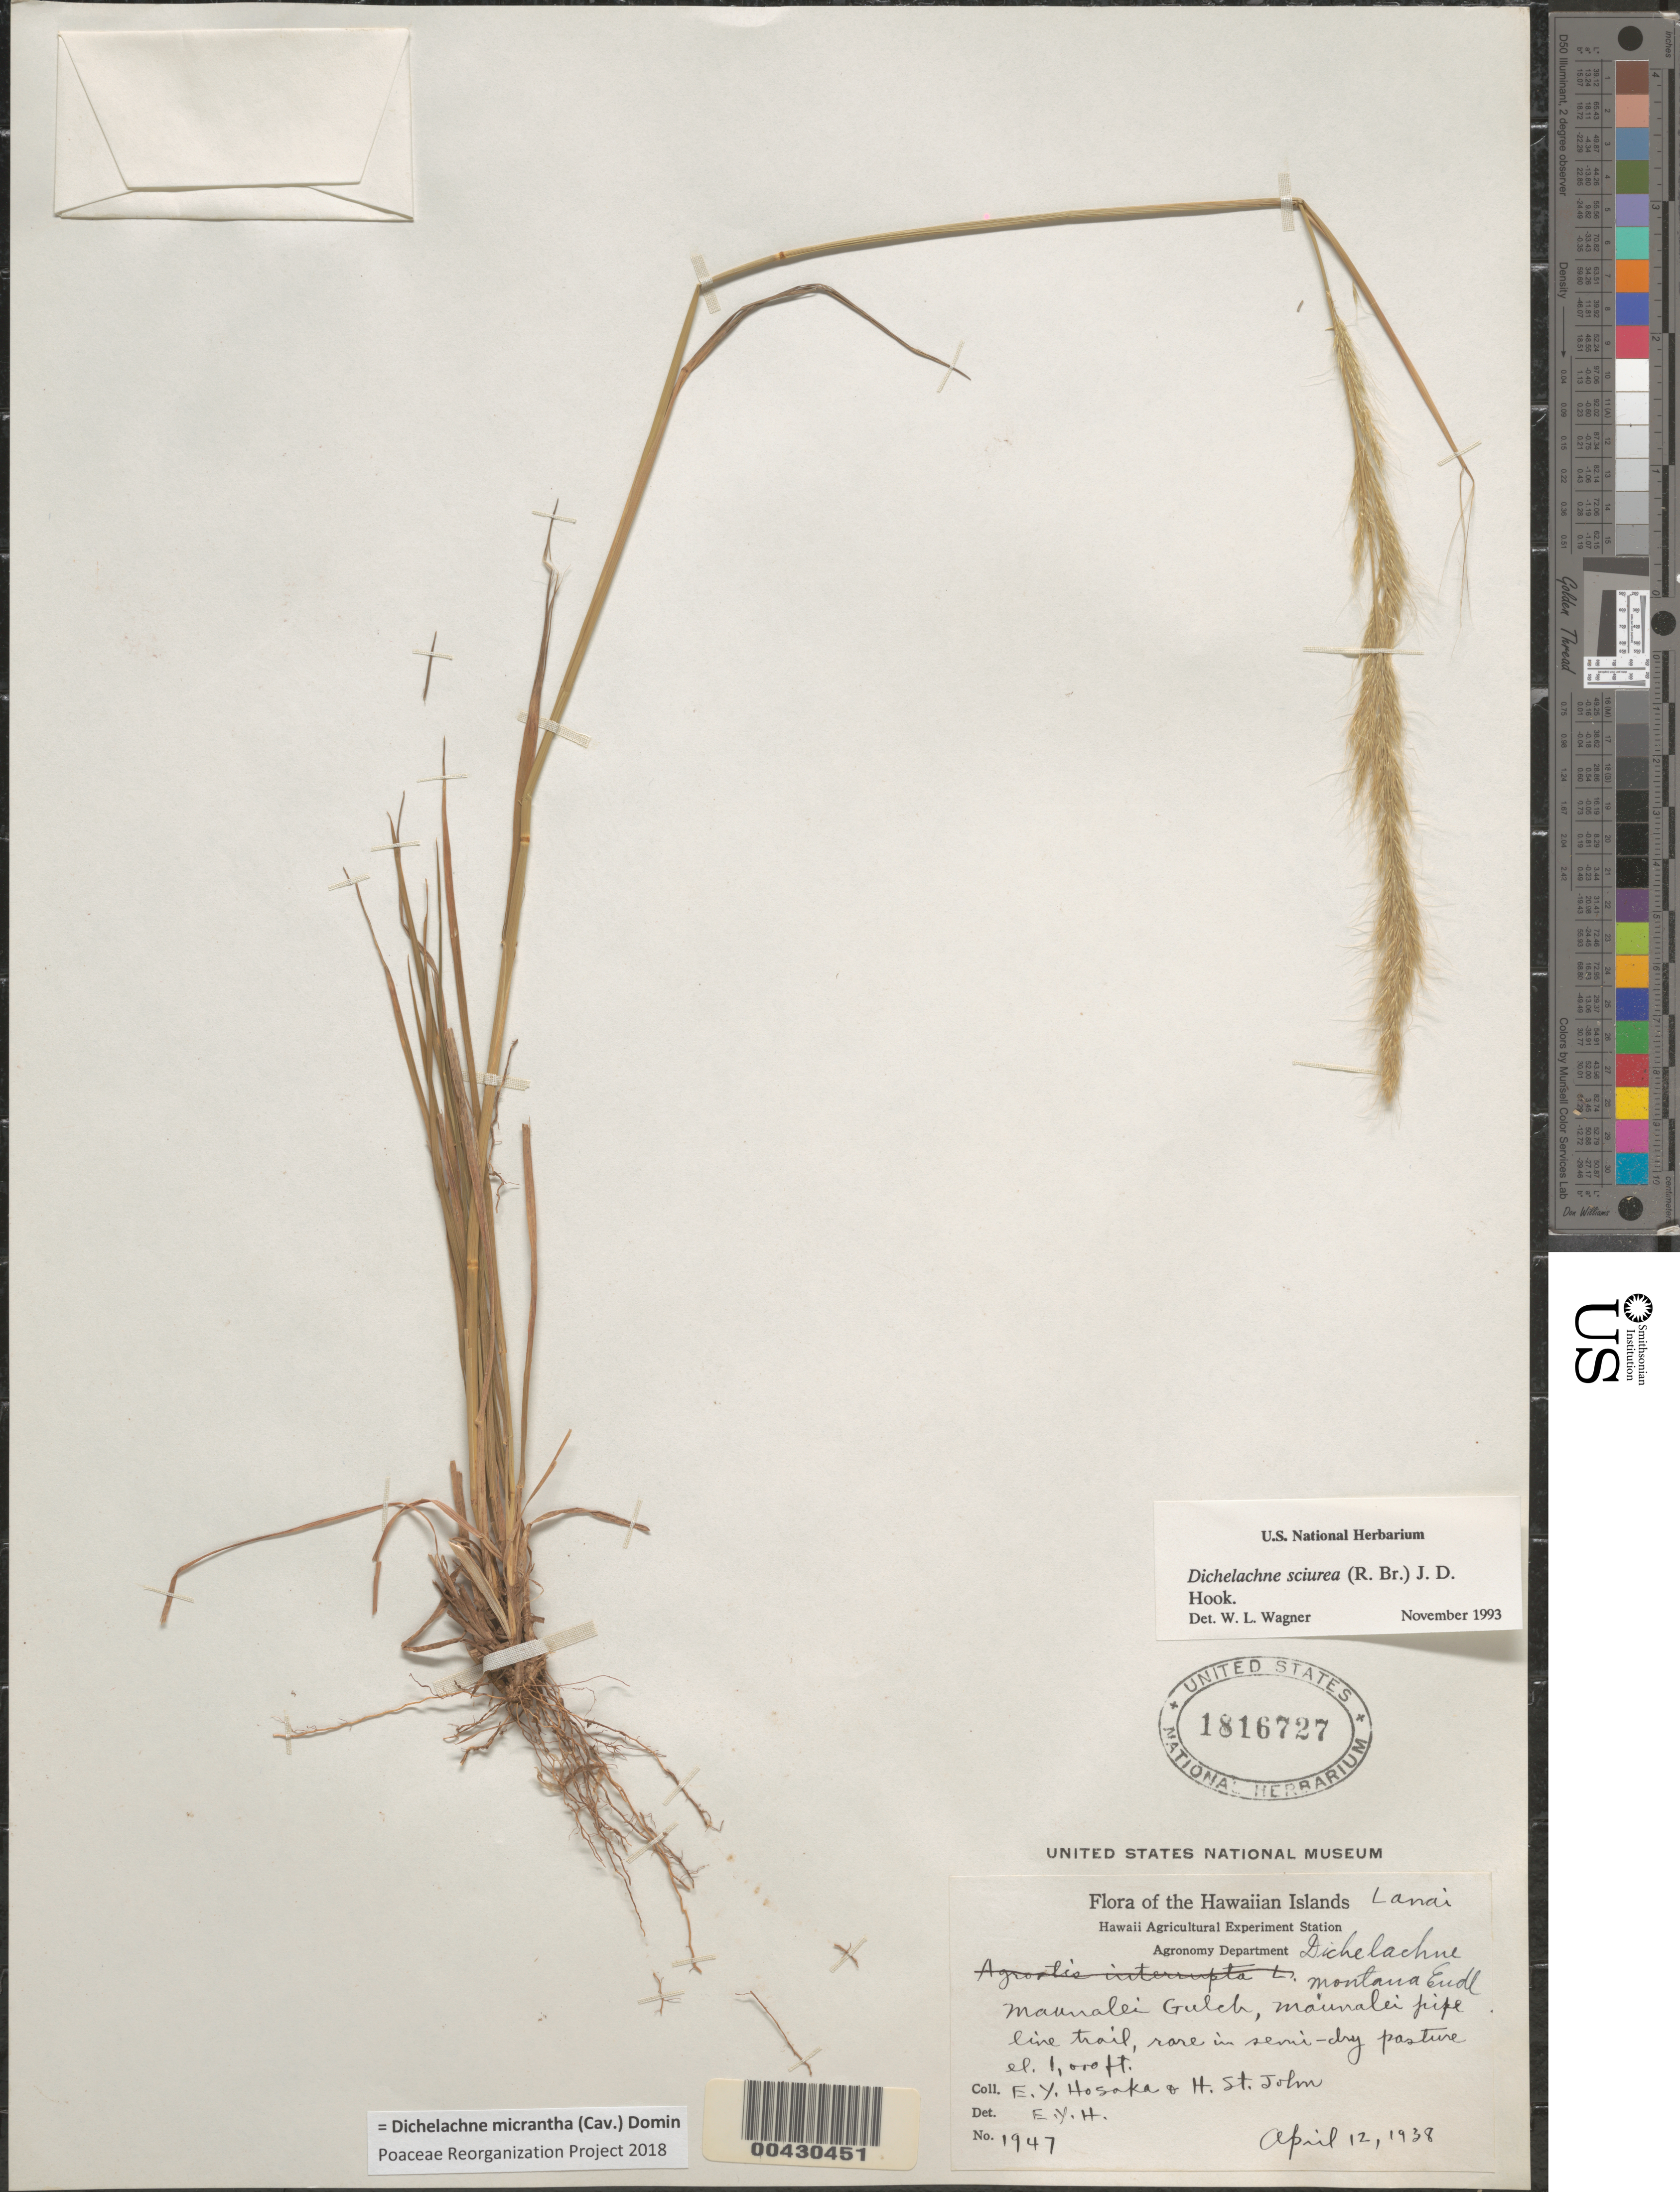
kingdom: Plantae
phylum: Tracheophyta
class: Liliopsida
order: Poales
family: Poaceae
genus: Pentapogon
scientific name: Pentapogon micranthus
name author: (Cav.) P.M. Peterson et al.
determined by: Wagner, W. L., (BOT), Smithsonian Institution - National Museum of Natural History (UNITED STATES)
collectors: E. Y. Hosaka & H. St. John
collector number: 1947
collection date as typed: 12 Apr 1938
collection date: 1938-04-12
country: United States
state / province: Hawaii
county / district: Maui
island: Lana'i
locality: Maunalei Gulch, Maunalei pipe line trail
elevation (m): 305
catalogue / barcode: US 1816727